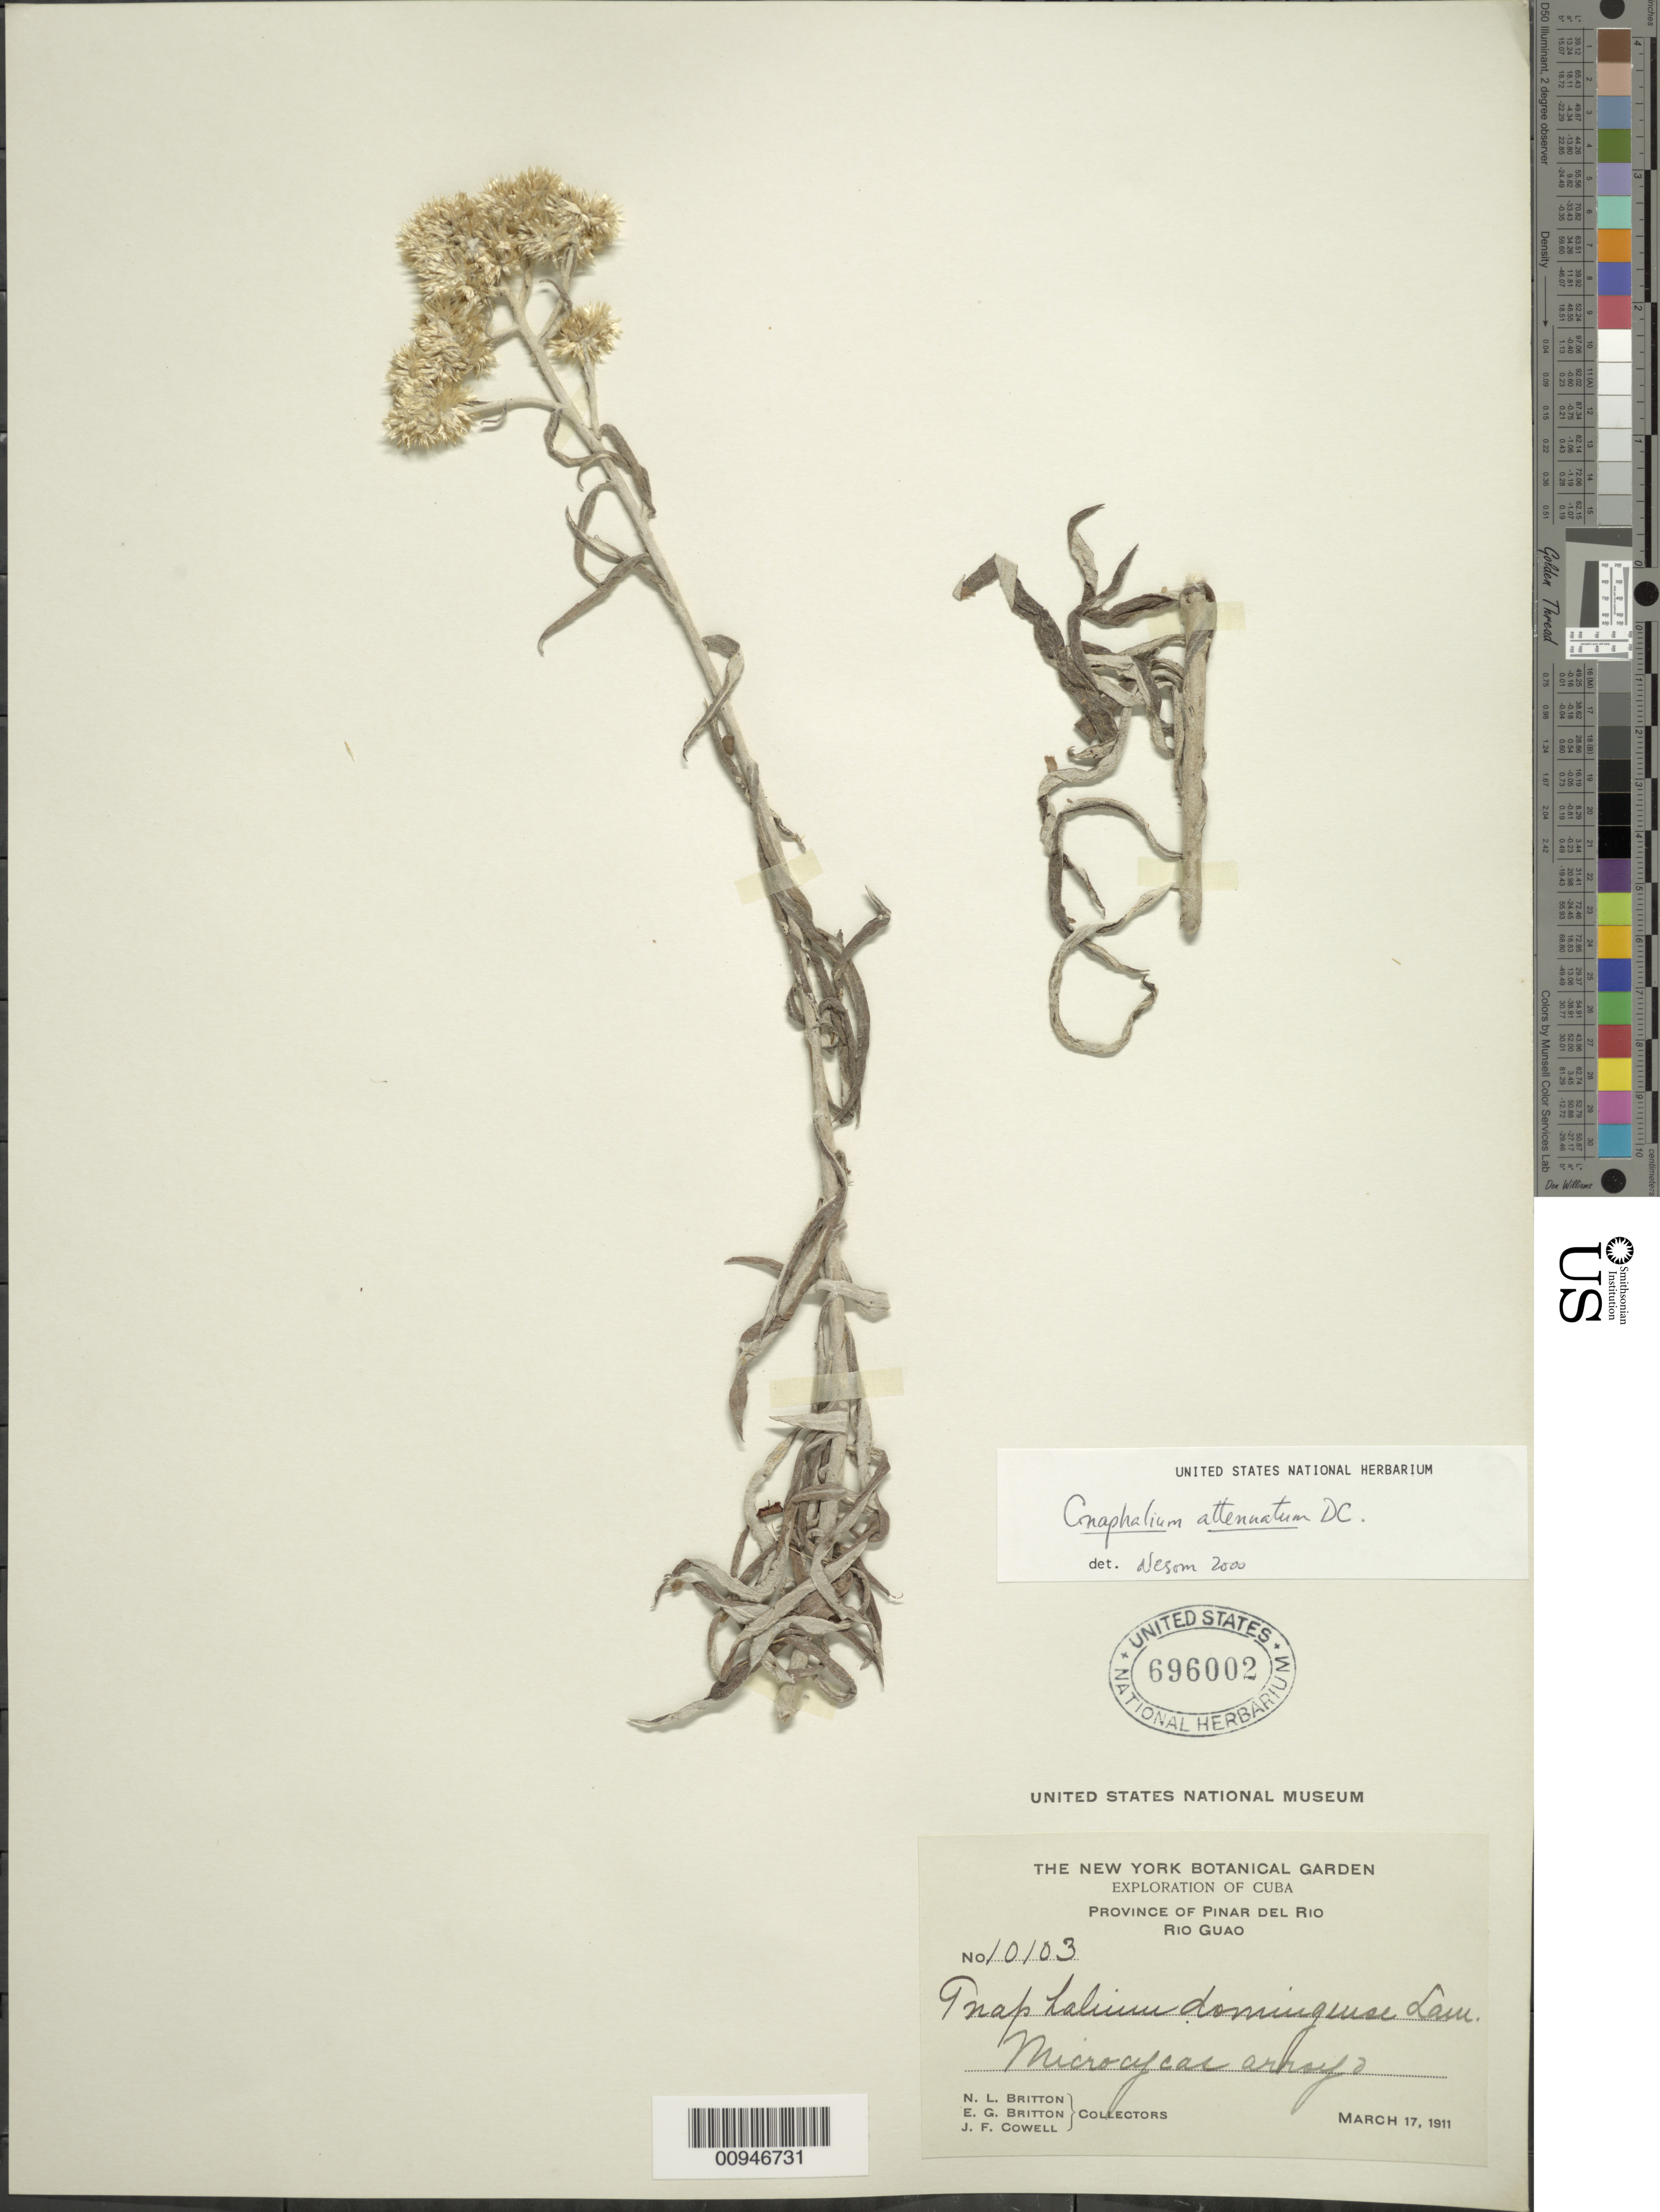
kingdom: Plantae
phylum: Tracheophyta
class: Magnoliopsida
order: Asterales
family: Asteraceae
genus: Pseudognaphalium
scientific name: Pseudognaphalium attenuatum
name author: (DC.) Anderb.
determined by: Nesom, Guy L.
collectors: N. Britton, E. G. Britton & J. F. Cowell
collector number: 10103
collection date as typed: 17 Mar 1911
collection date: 1911-03-17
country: Cuba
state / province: Pinar del Rio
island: Cuba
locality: Rio Guao, Microcycar Arroyo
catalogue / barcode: US 696002